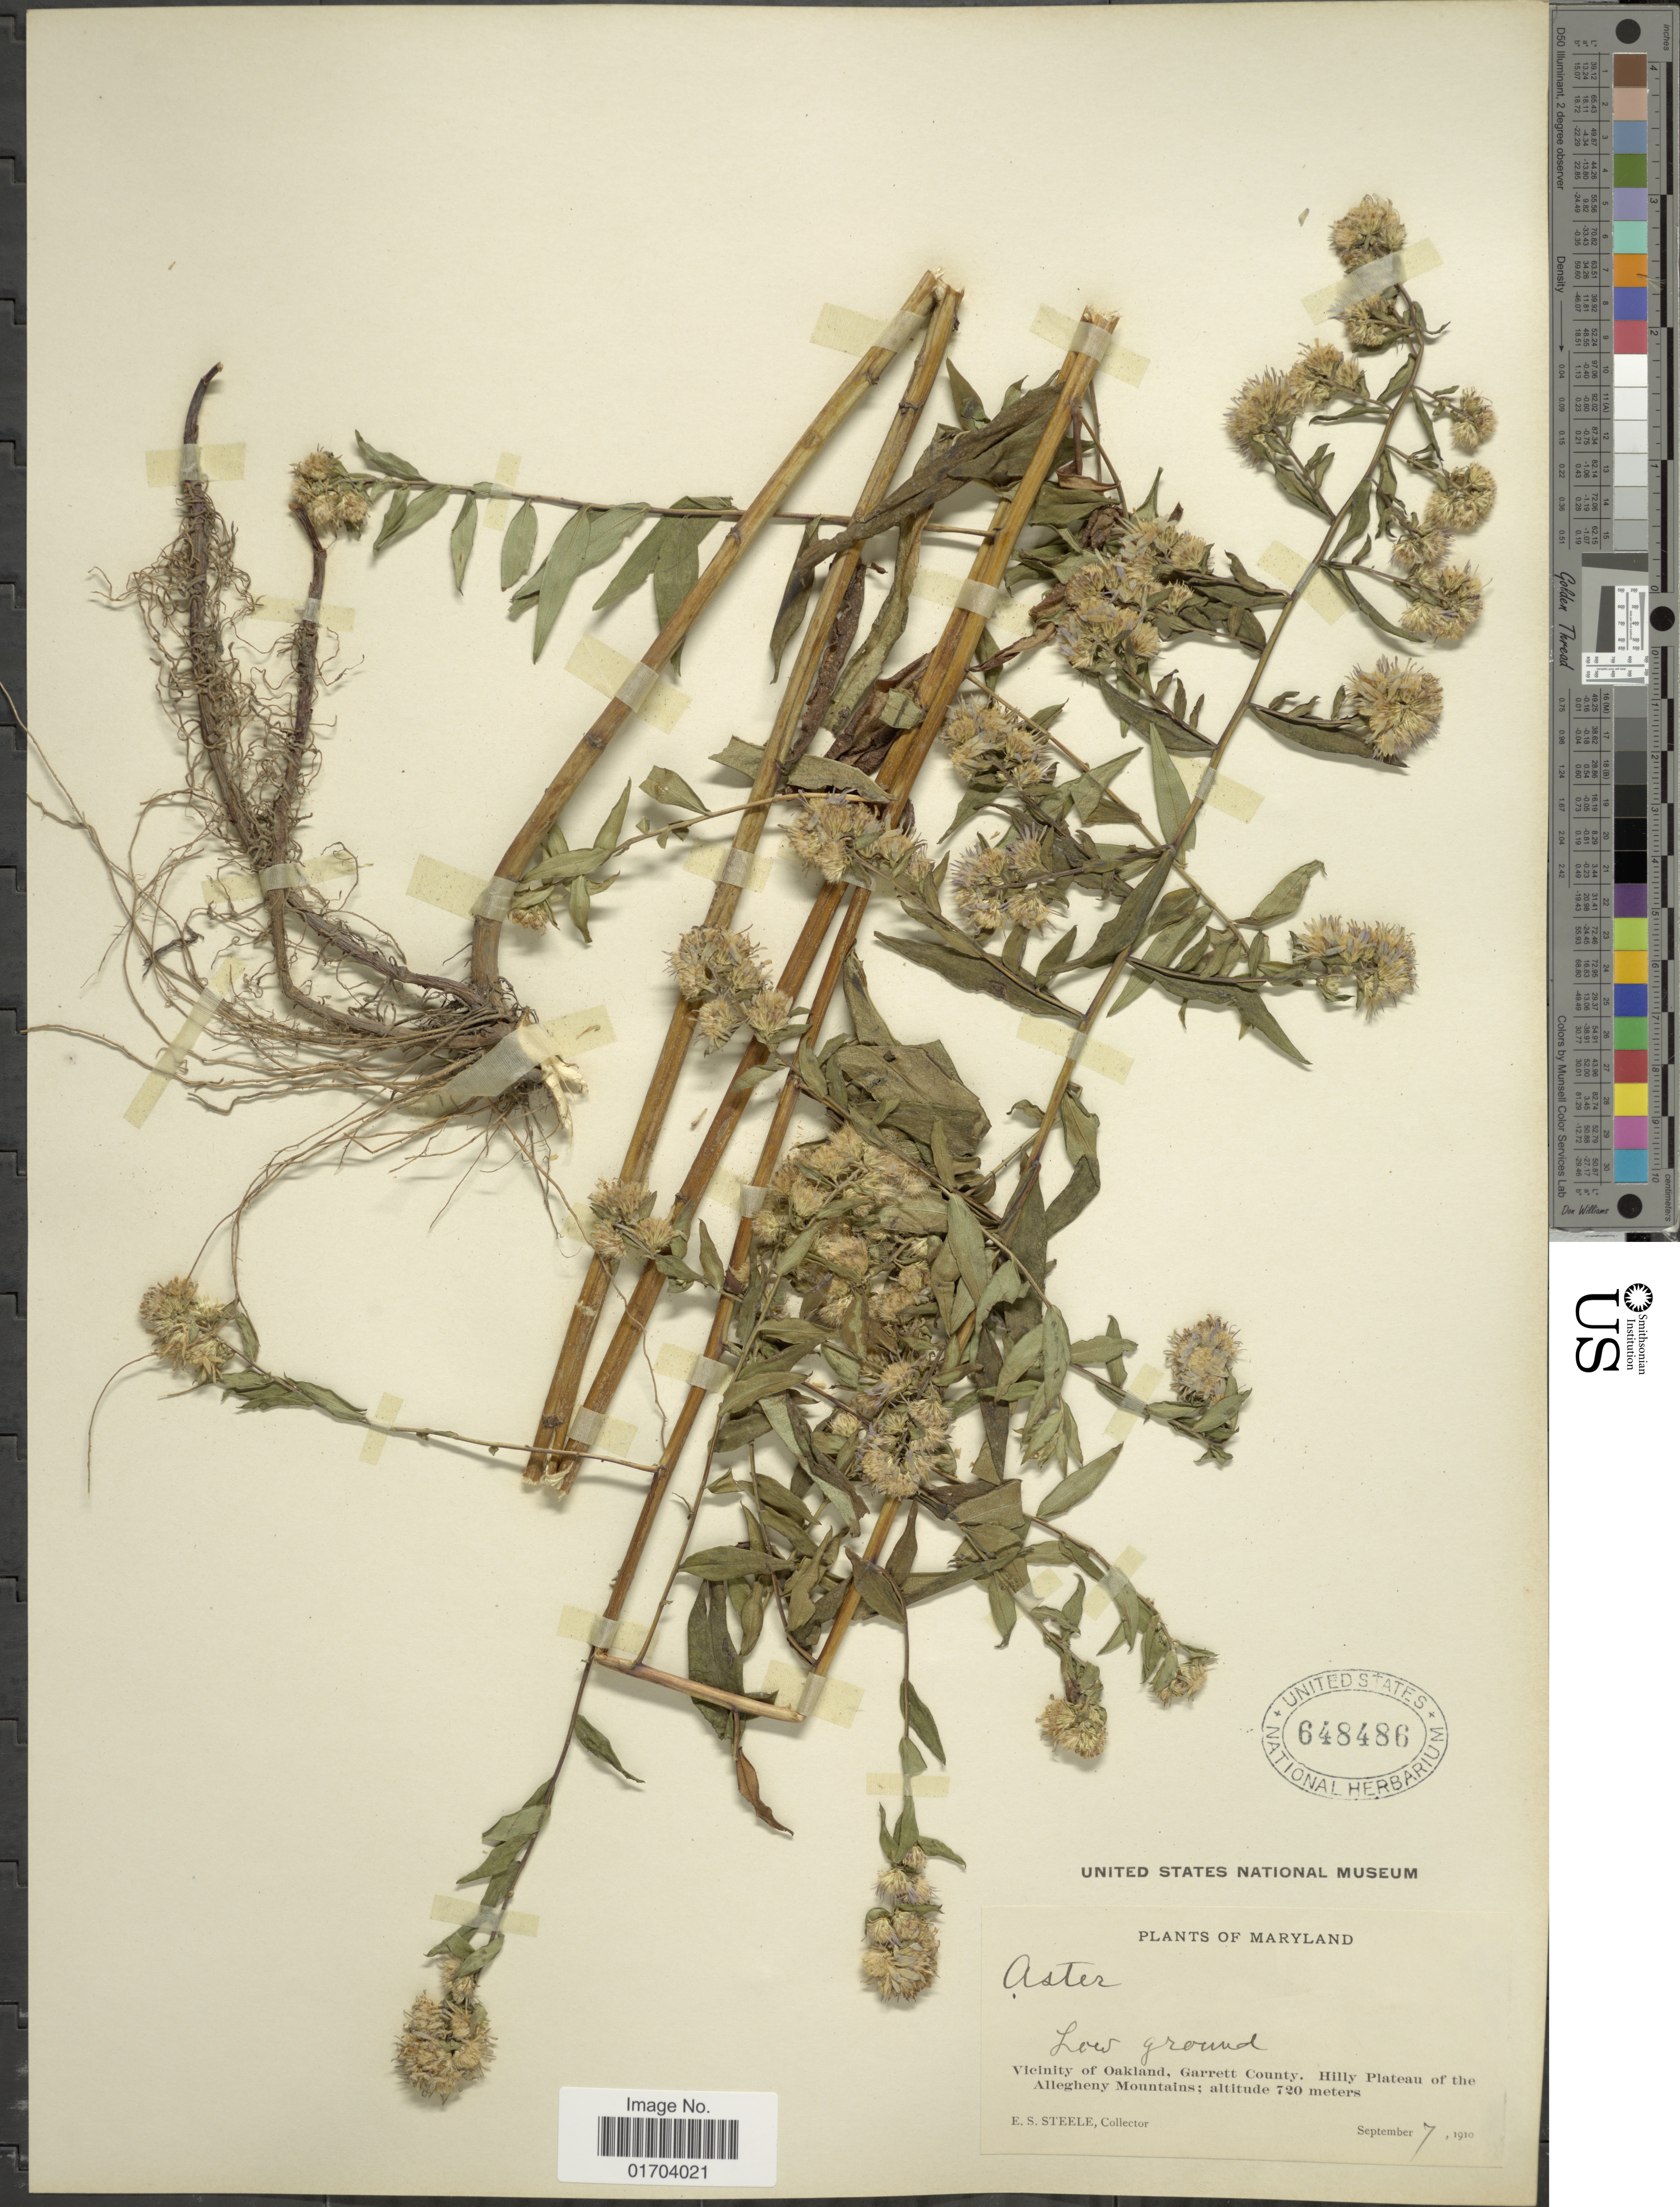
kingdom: Plantae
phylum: Tracheophyta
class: Magnoliopsida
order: Asterales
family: Asteraceae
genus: Aster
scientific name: Aster instabilis E.S. Steele sp. nov. ined.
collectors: E. Steele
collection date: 1910-09-07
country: United States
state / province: Maryland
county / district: Garrett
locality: Vicinity of Oakland, Garrett County. Hilly Plateau of the Allegheny Mountains.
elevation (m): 720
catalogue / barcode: US 648486